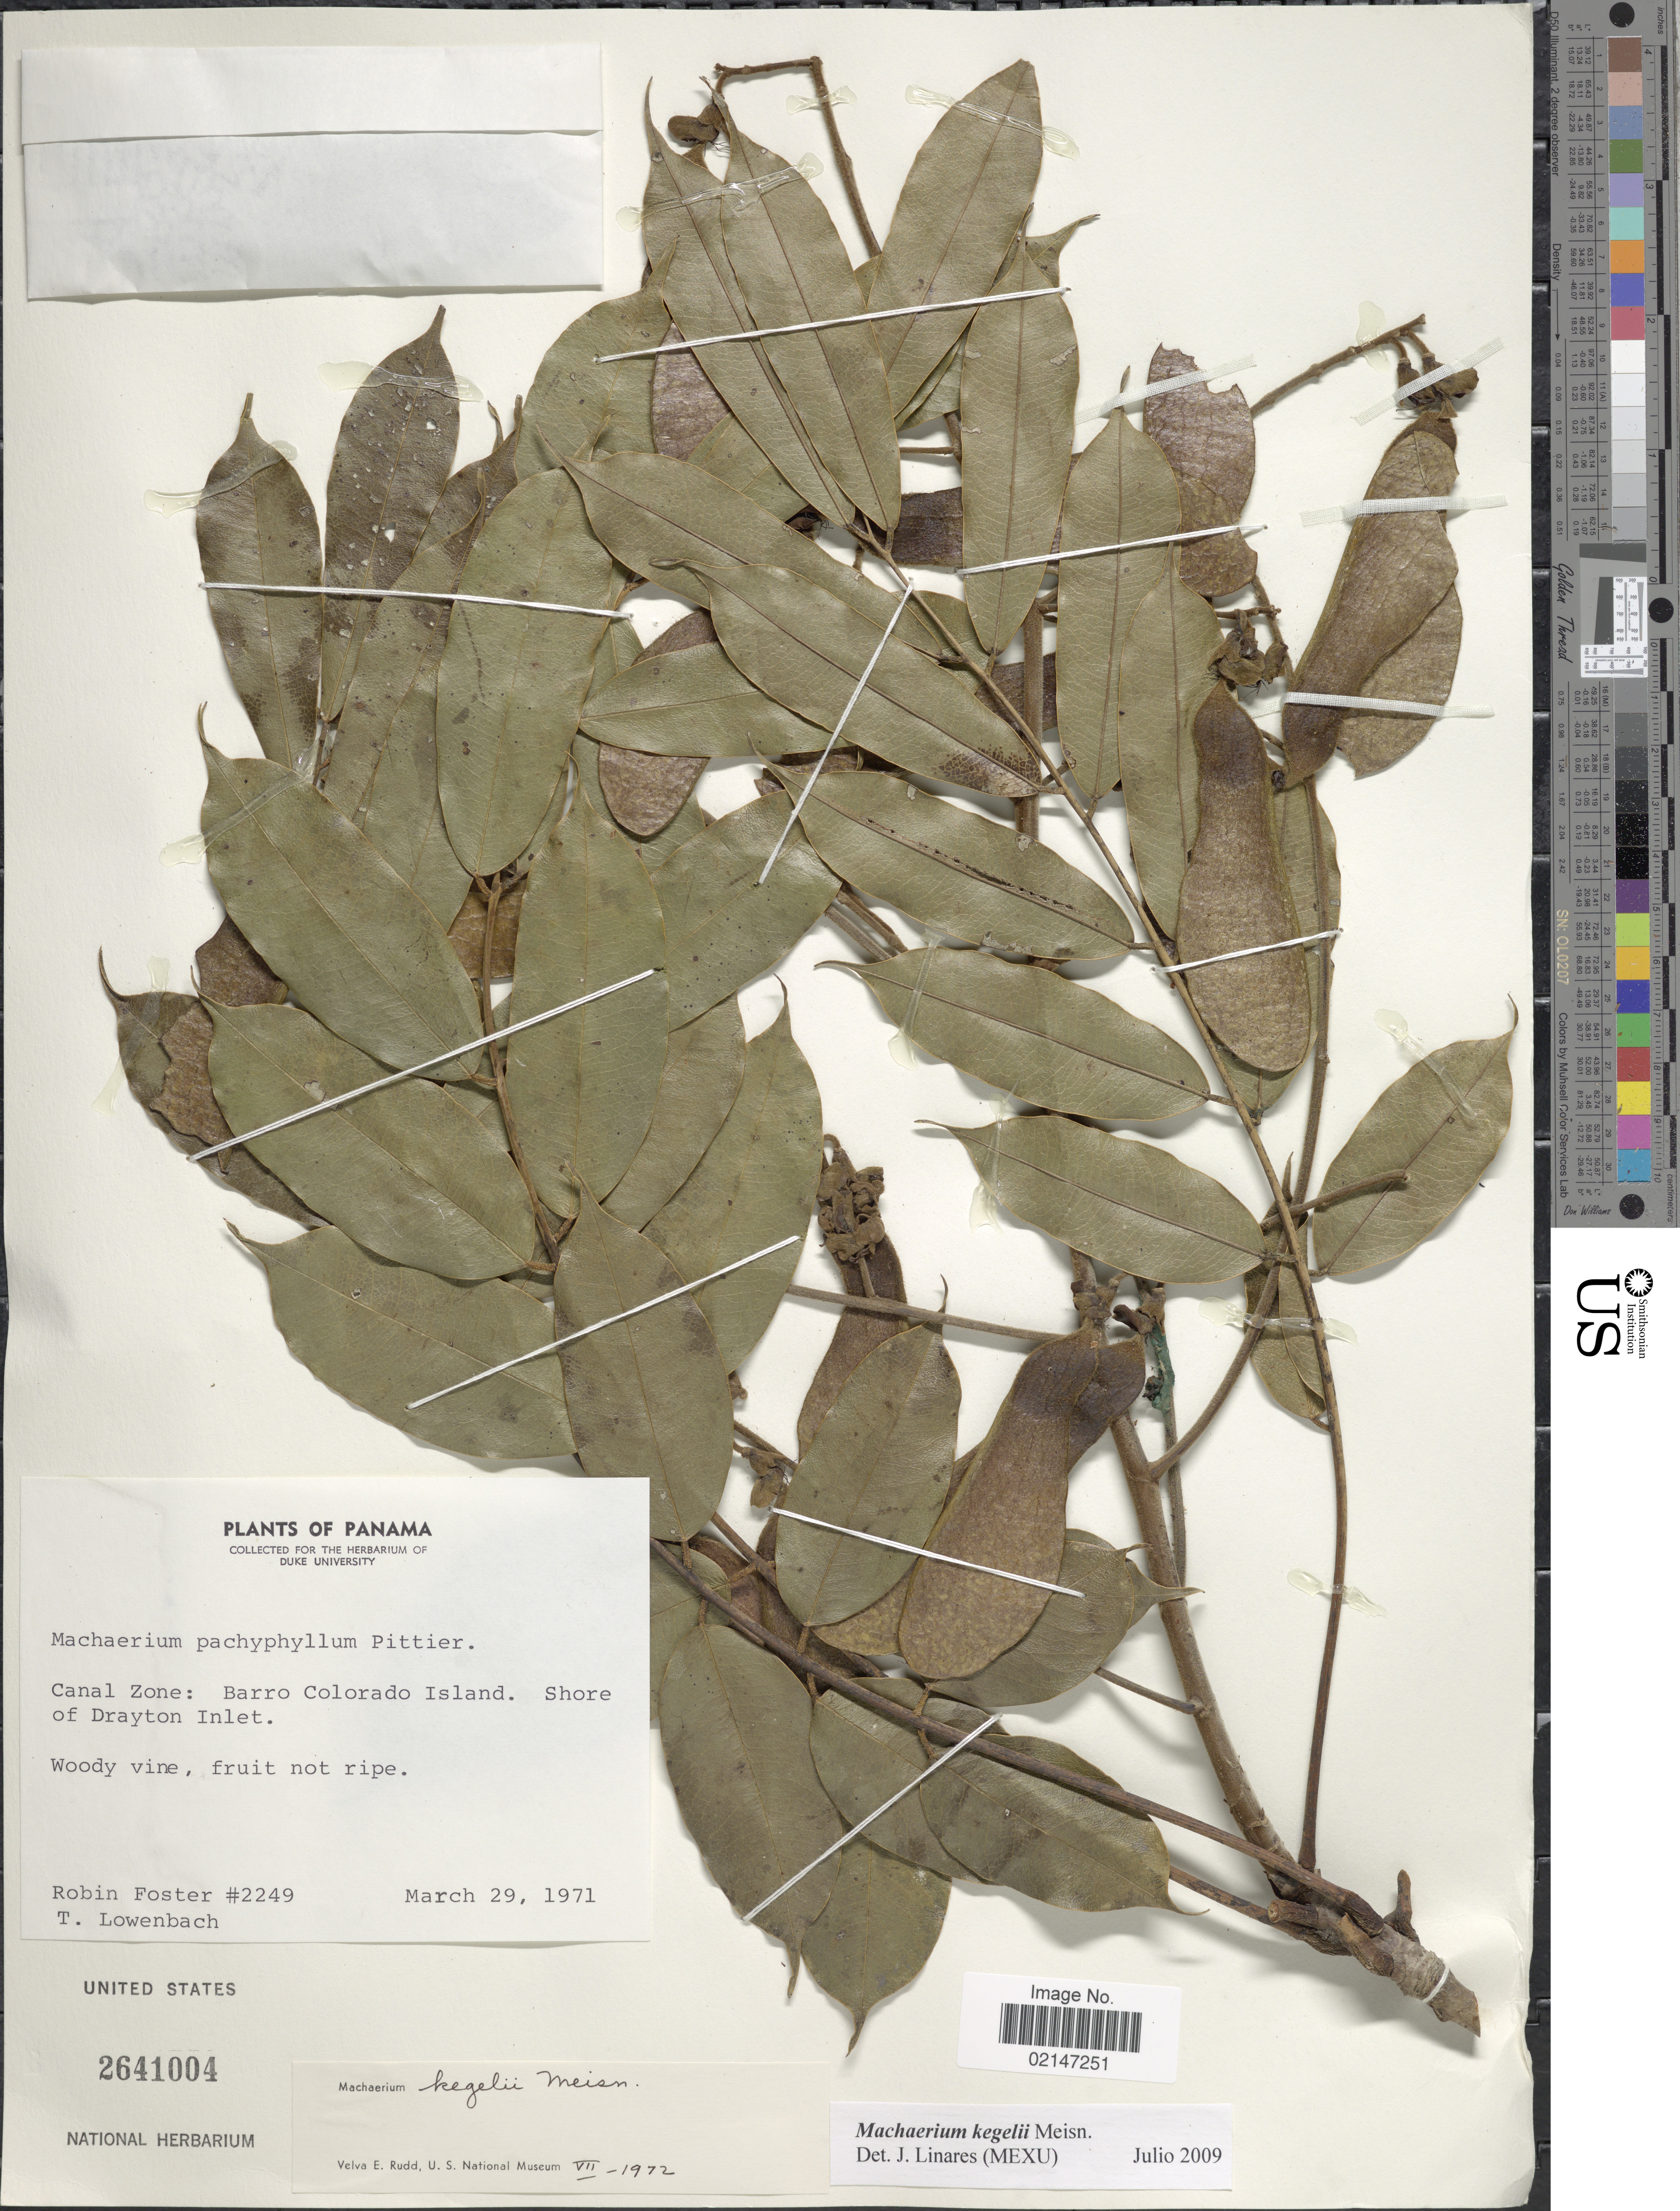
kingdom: Plantae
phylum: Tracheophyta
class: Magnoliopsida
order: Fabales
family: Fabaceae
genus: Machaerium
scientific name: Machaerium kegelii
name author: Meisn.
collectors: R. B. Foster & T. Lowenbach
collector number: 2249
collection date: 1971-03-29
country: Panama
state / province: Panamá Oeste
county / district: Canal Zone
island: Barro Colorado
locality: Canal Zone: Barro Colorado Island. Shore of Drayton Inlet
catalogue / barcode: US 2641004